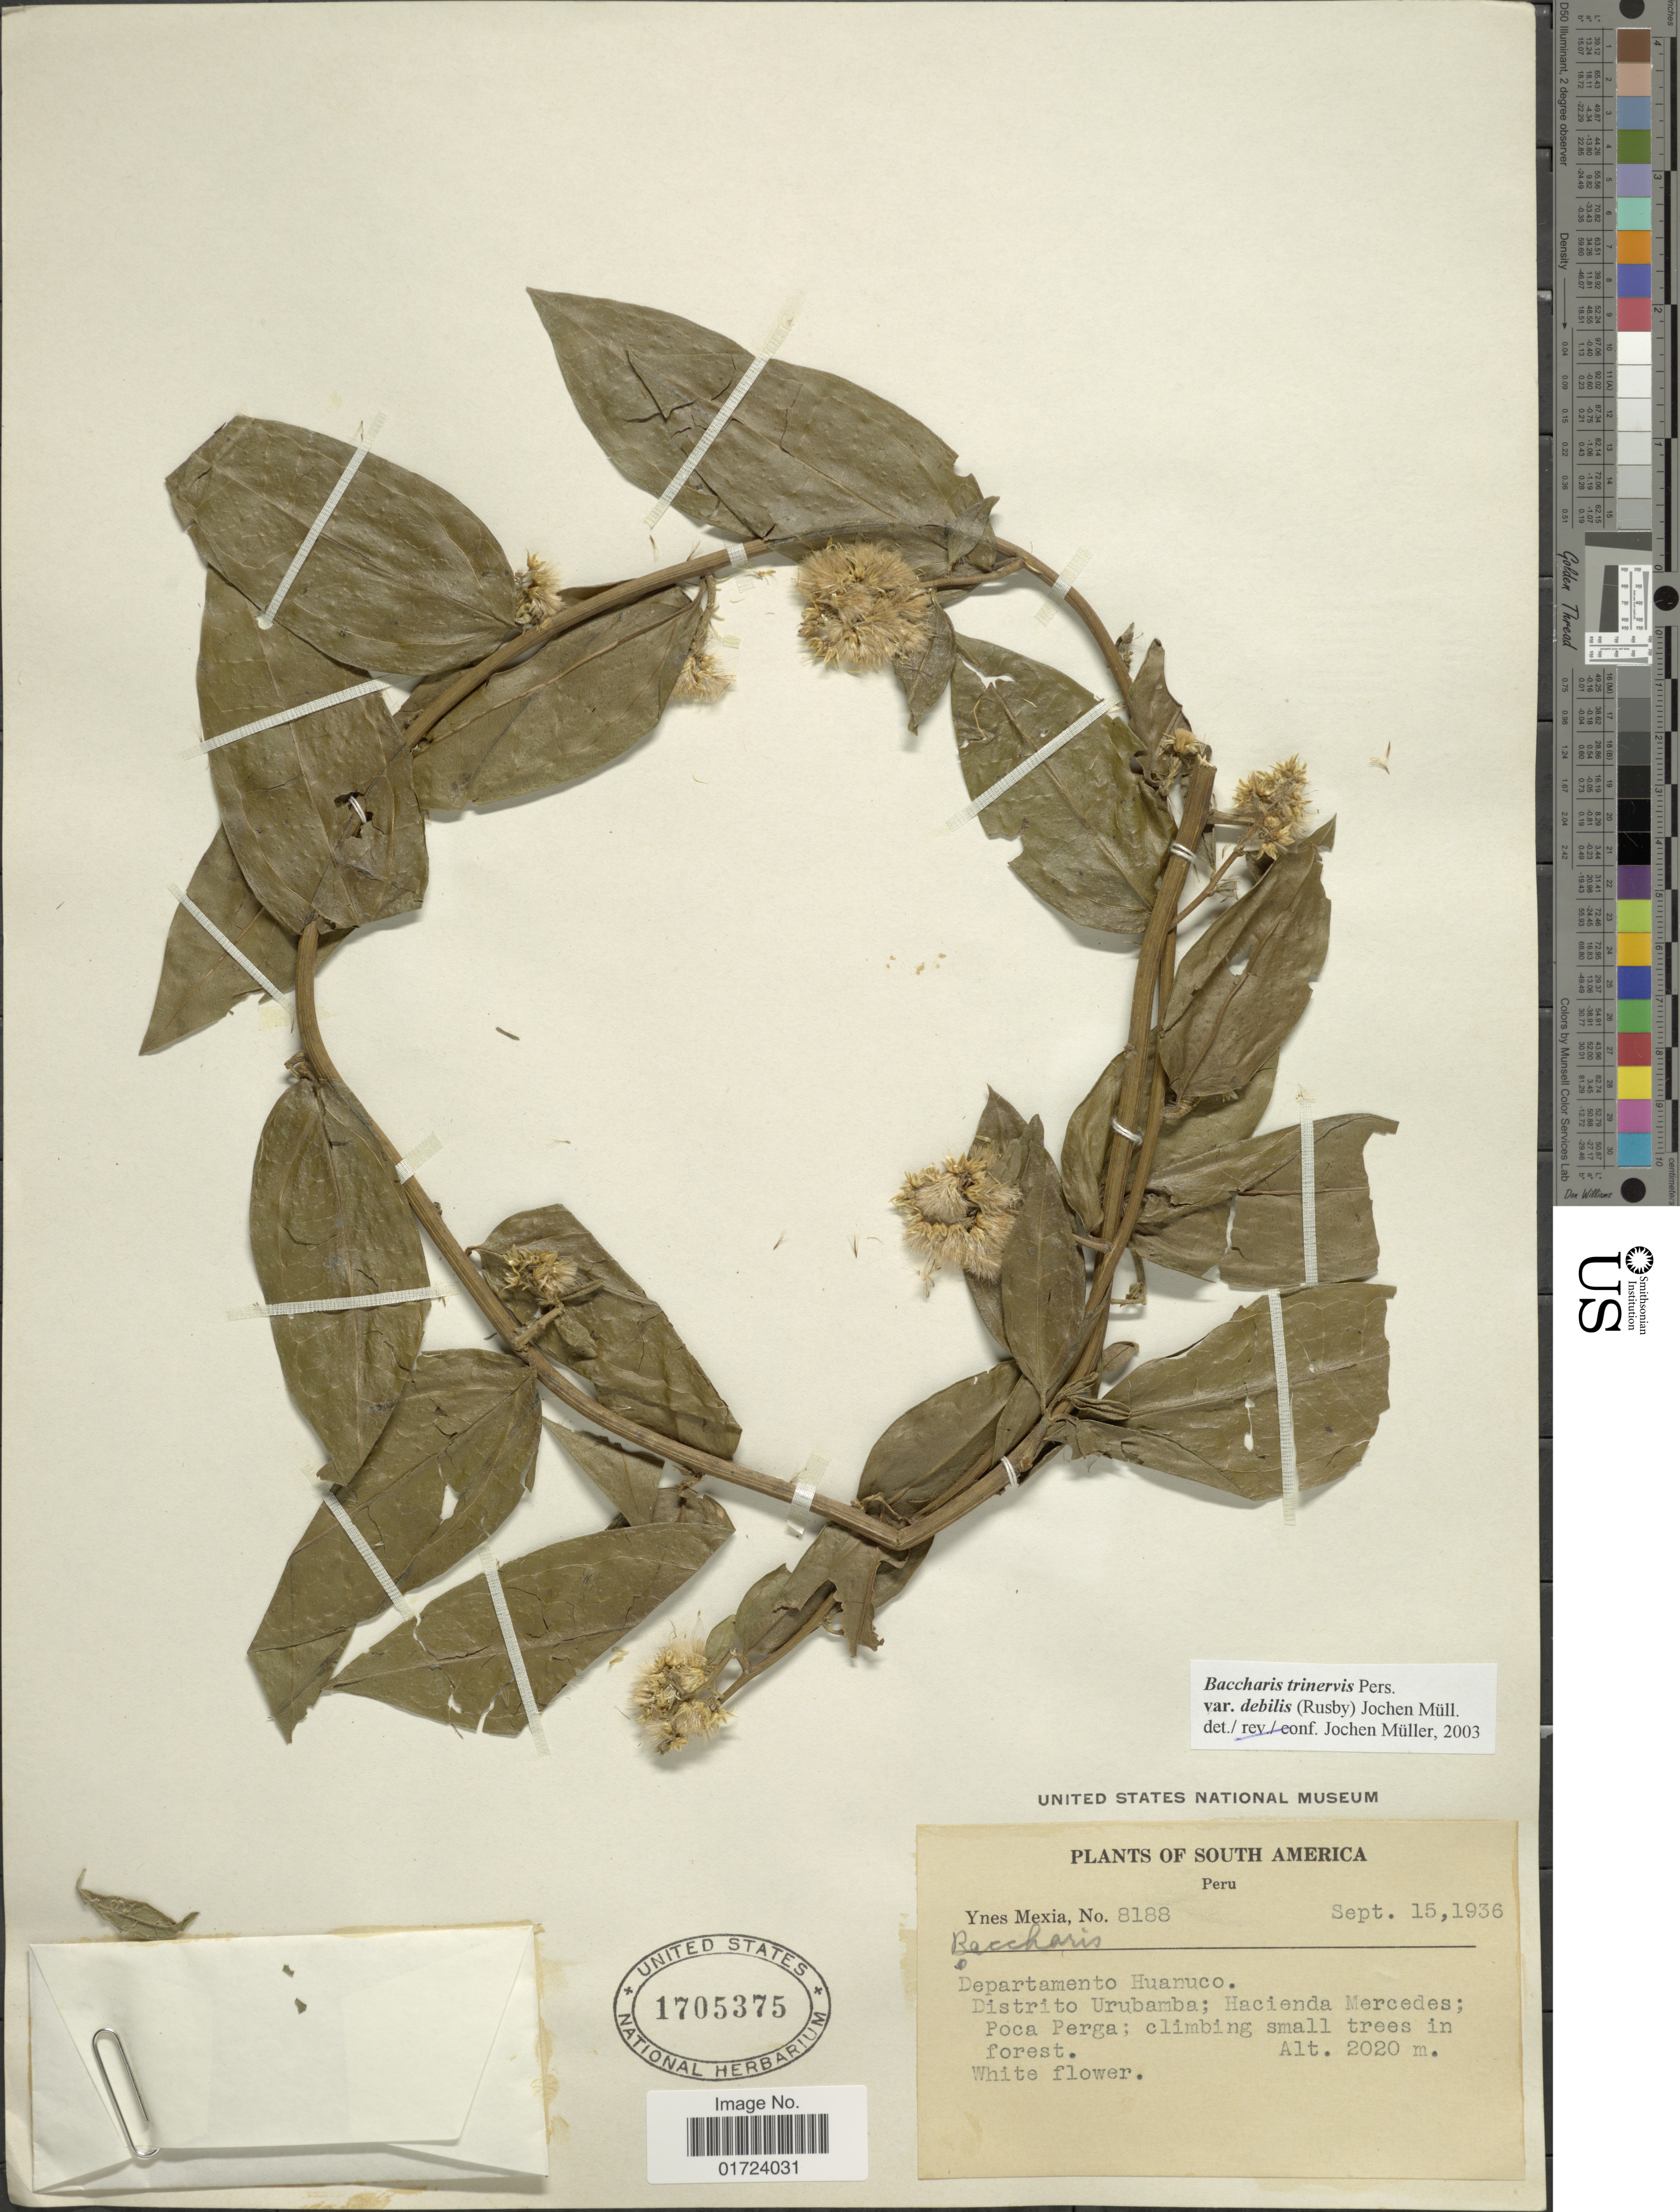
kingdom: Plantae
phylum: Tracheophyta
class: Magnoliopsida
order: Asterales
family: Asteraceae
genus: Baccharis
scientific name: Baccharis trinervis var. rhexioides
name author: (Kunth) Baker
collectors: Y. Mexia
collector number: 8188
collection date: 1936-09-15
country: Peru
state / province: Huánuco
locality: Departamento Huanuco. Distrito Urubamba; Hacienda Mercedes: Poca Perga.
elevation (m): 2020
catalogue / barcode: US 1705375